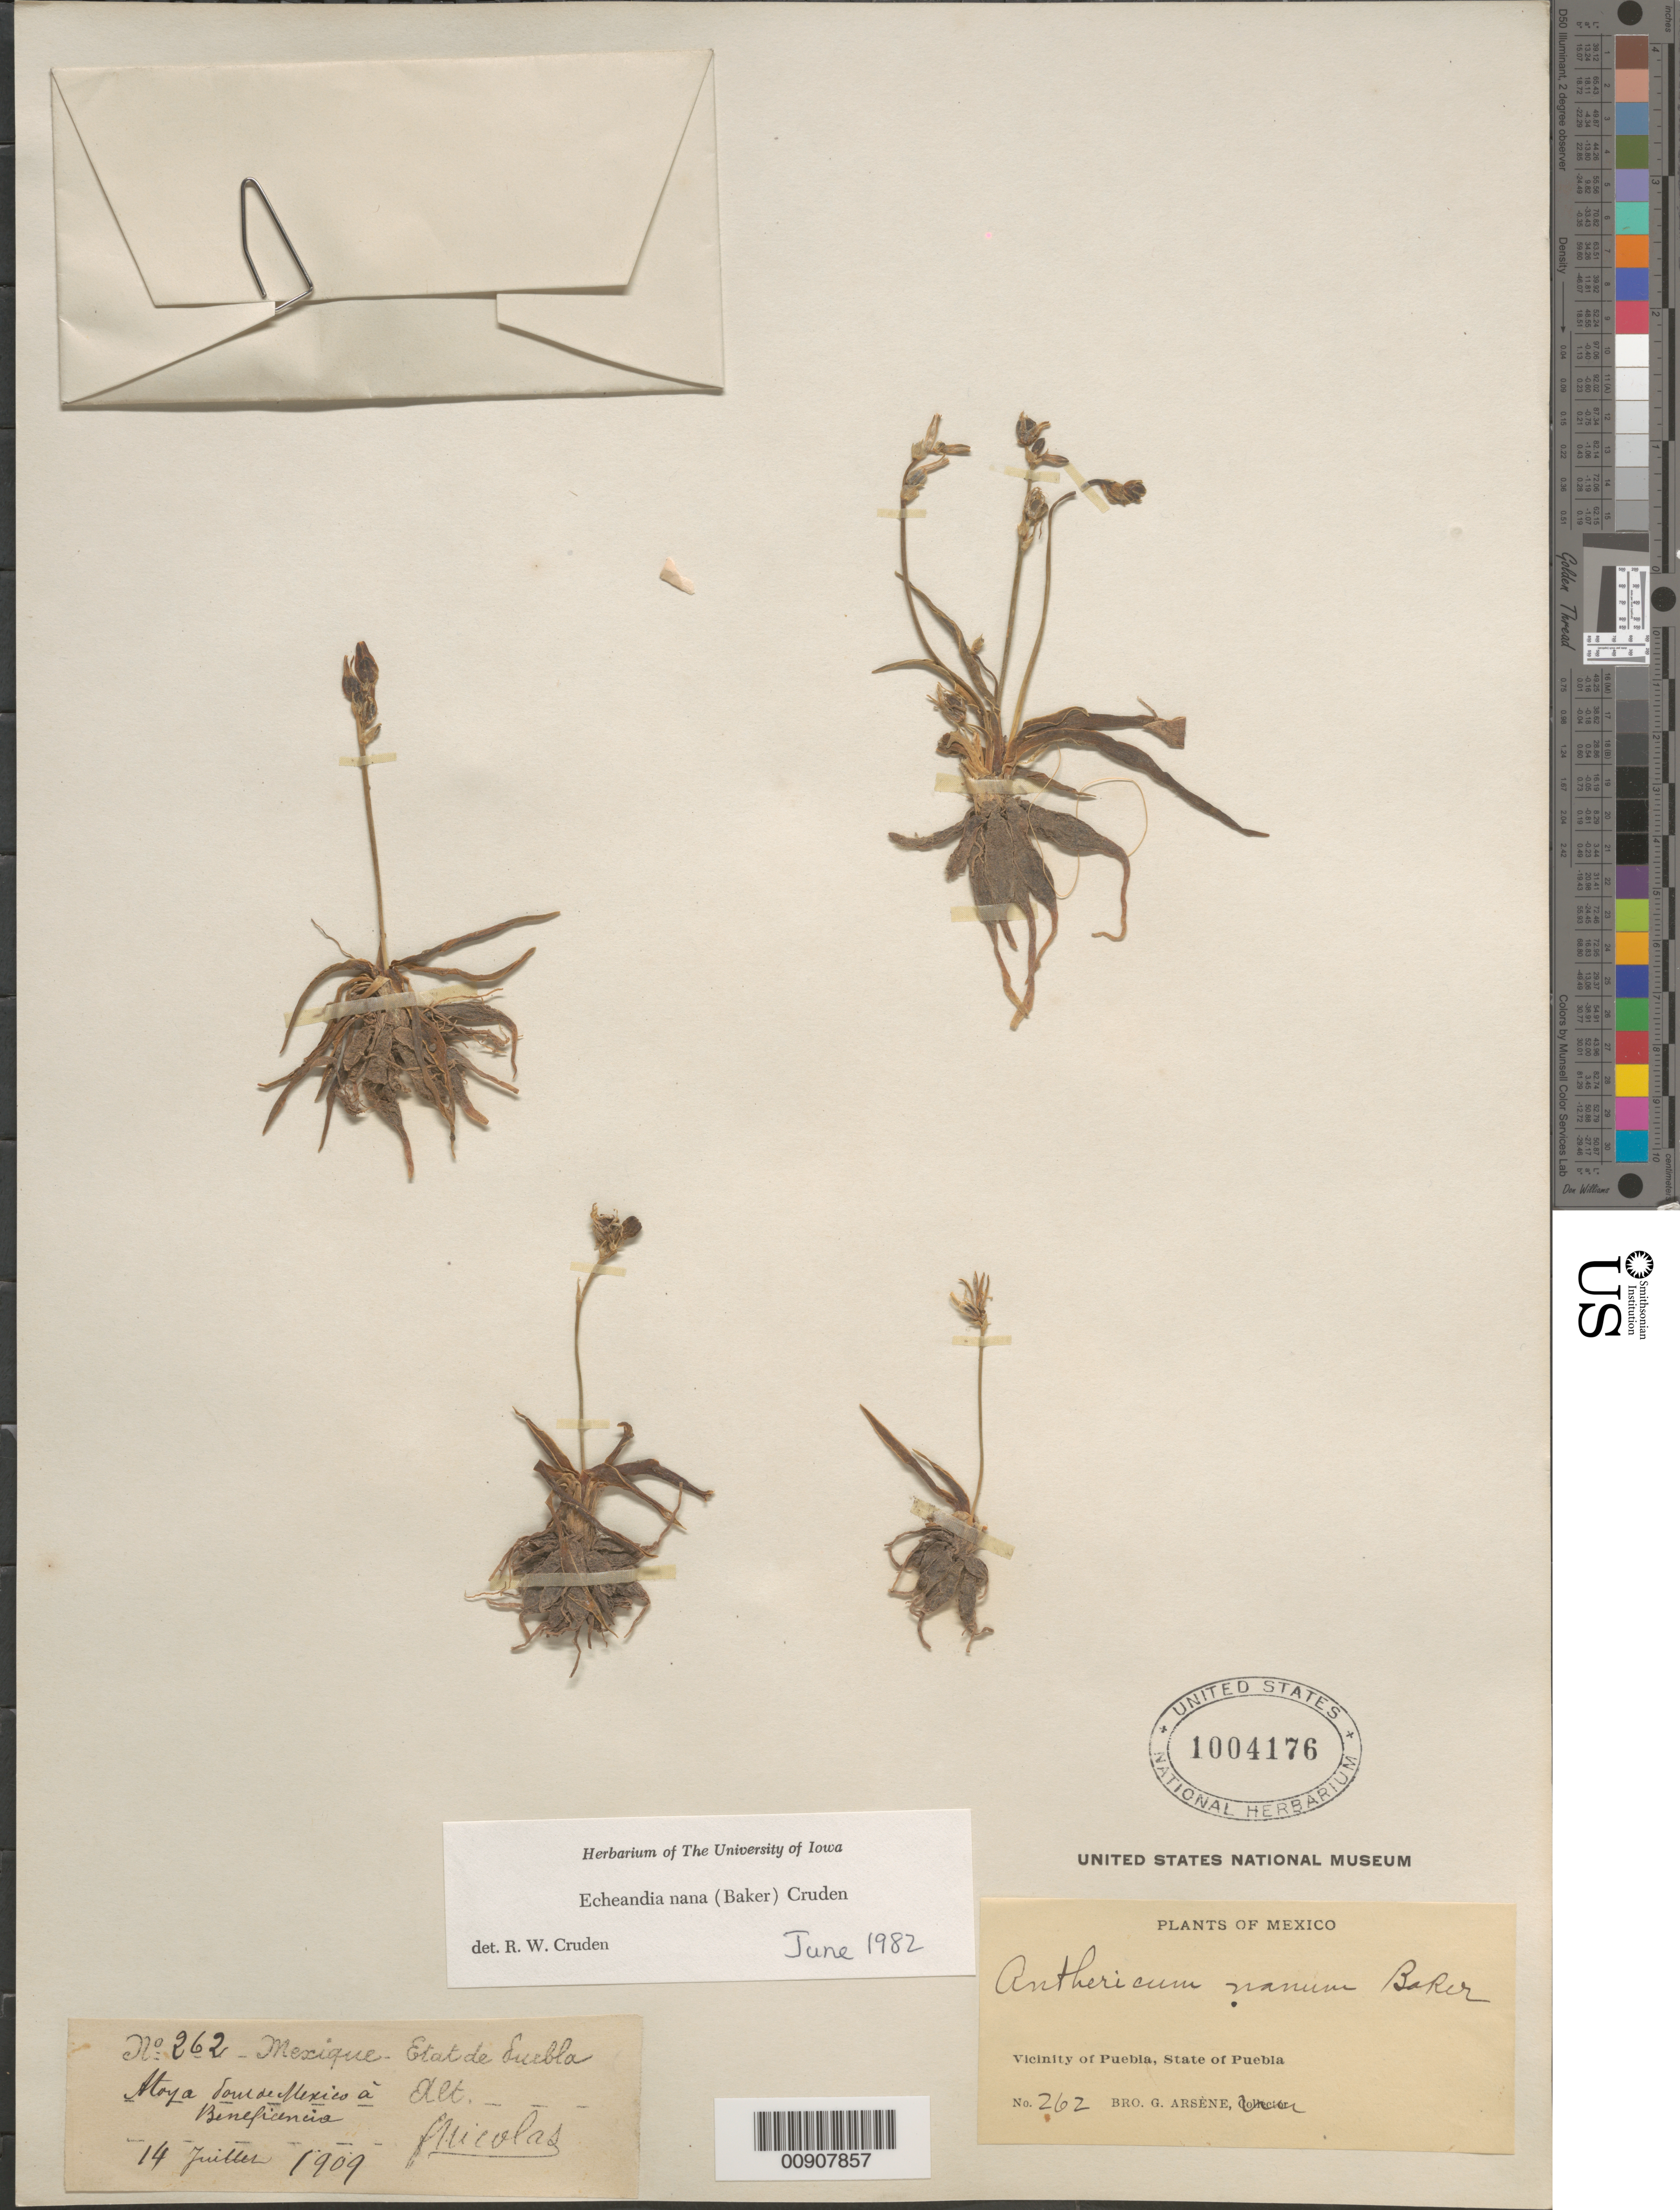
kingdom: Plantae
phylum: Tracheophyta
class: Liliopsida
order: Asparagales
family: Asparagaceae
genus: Echeandia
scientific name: Echeandia nana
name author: (Baker) Cruden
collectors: B. Nicolas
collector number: Arsène, Bro. G. No. 262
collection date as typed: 14 Jul 1909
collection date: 1909-07-14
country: Mexico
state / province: Puebla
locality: Atoya pont de Mexico à Beneficencia. Vicinity of Puebla, State of Puebla.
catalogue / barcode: US 1004176